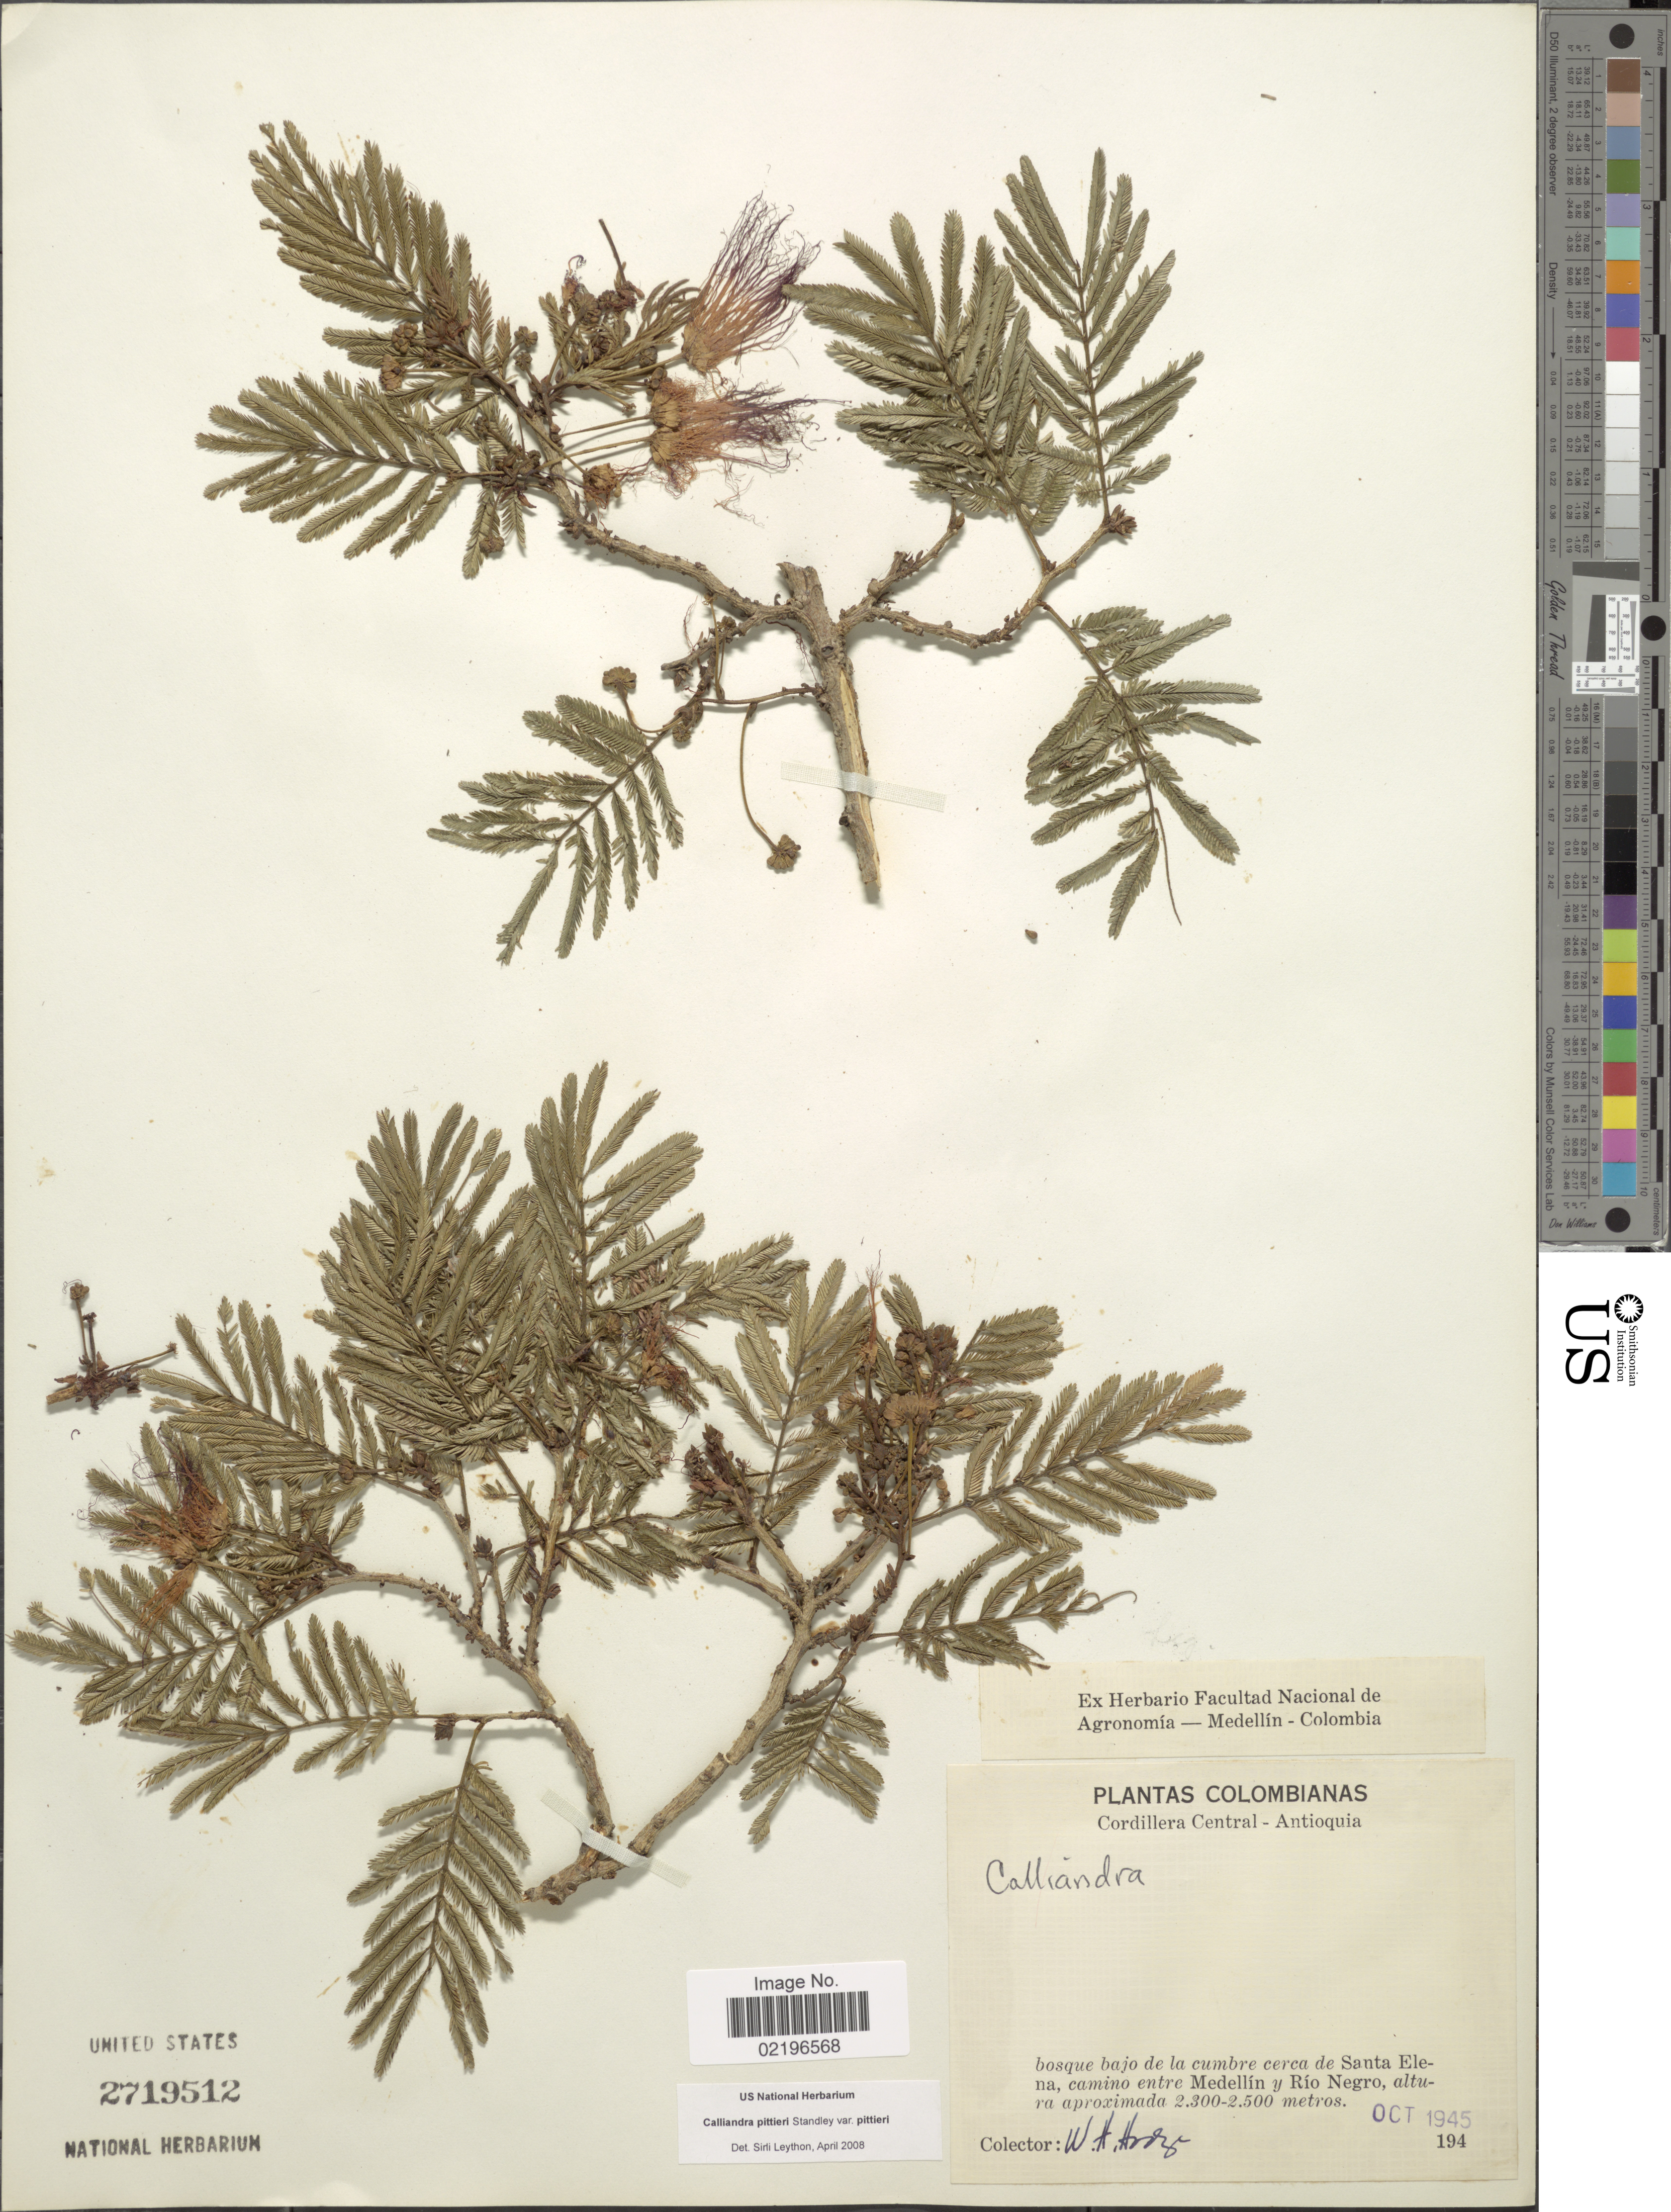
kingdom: Plantae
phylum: Tracheophyta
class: Magnoliopsida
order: Fabales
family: Fabaceae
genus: Calliandra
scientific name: Calliandra pittieri var. pittieri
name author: Standl.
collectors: W. Hodge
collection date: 1945-10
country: Colombia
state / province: Antioquia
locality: Cordillera Central - Antioquia, bosque bajo de la cumbre cerca de Santa Elena, Camino entre Medellin y Rio Negro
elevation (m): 2300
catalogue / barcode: US 2719512